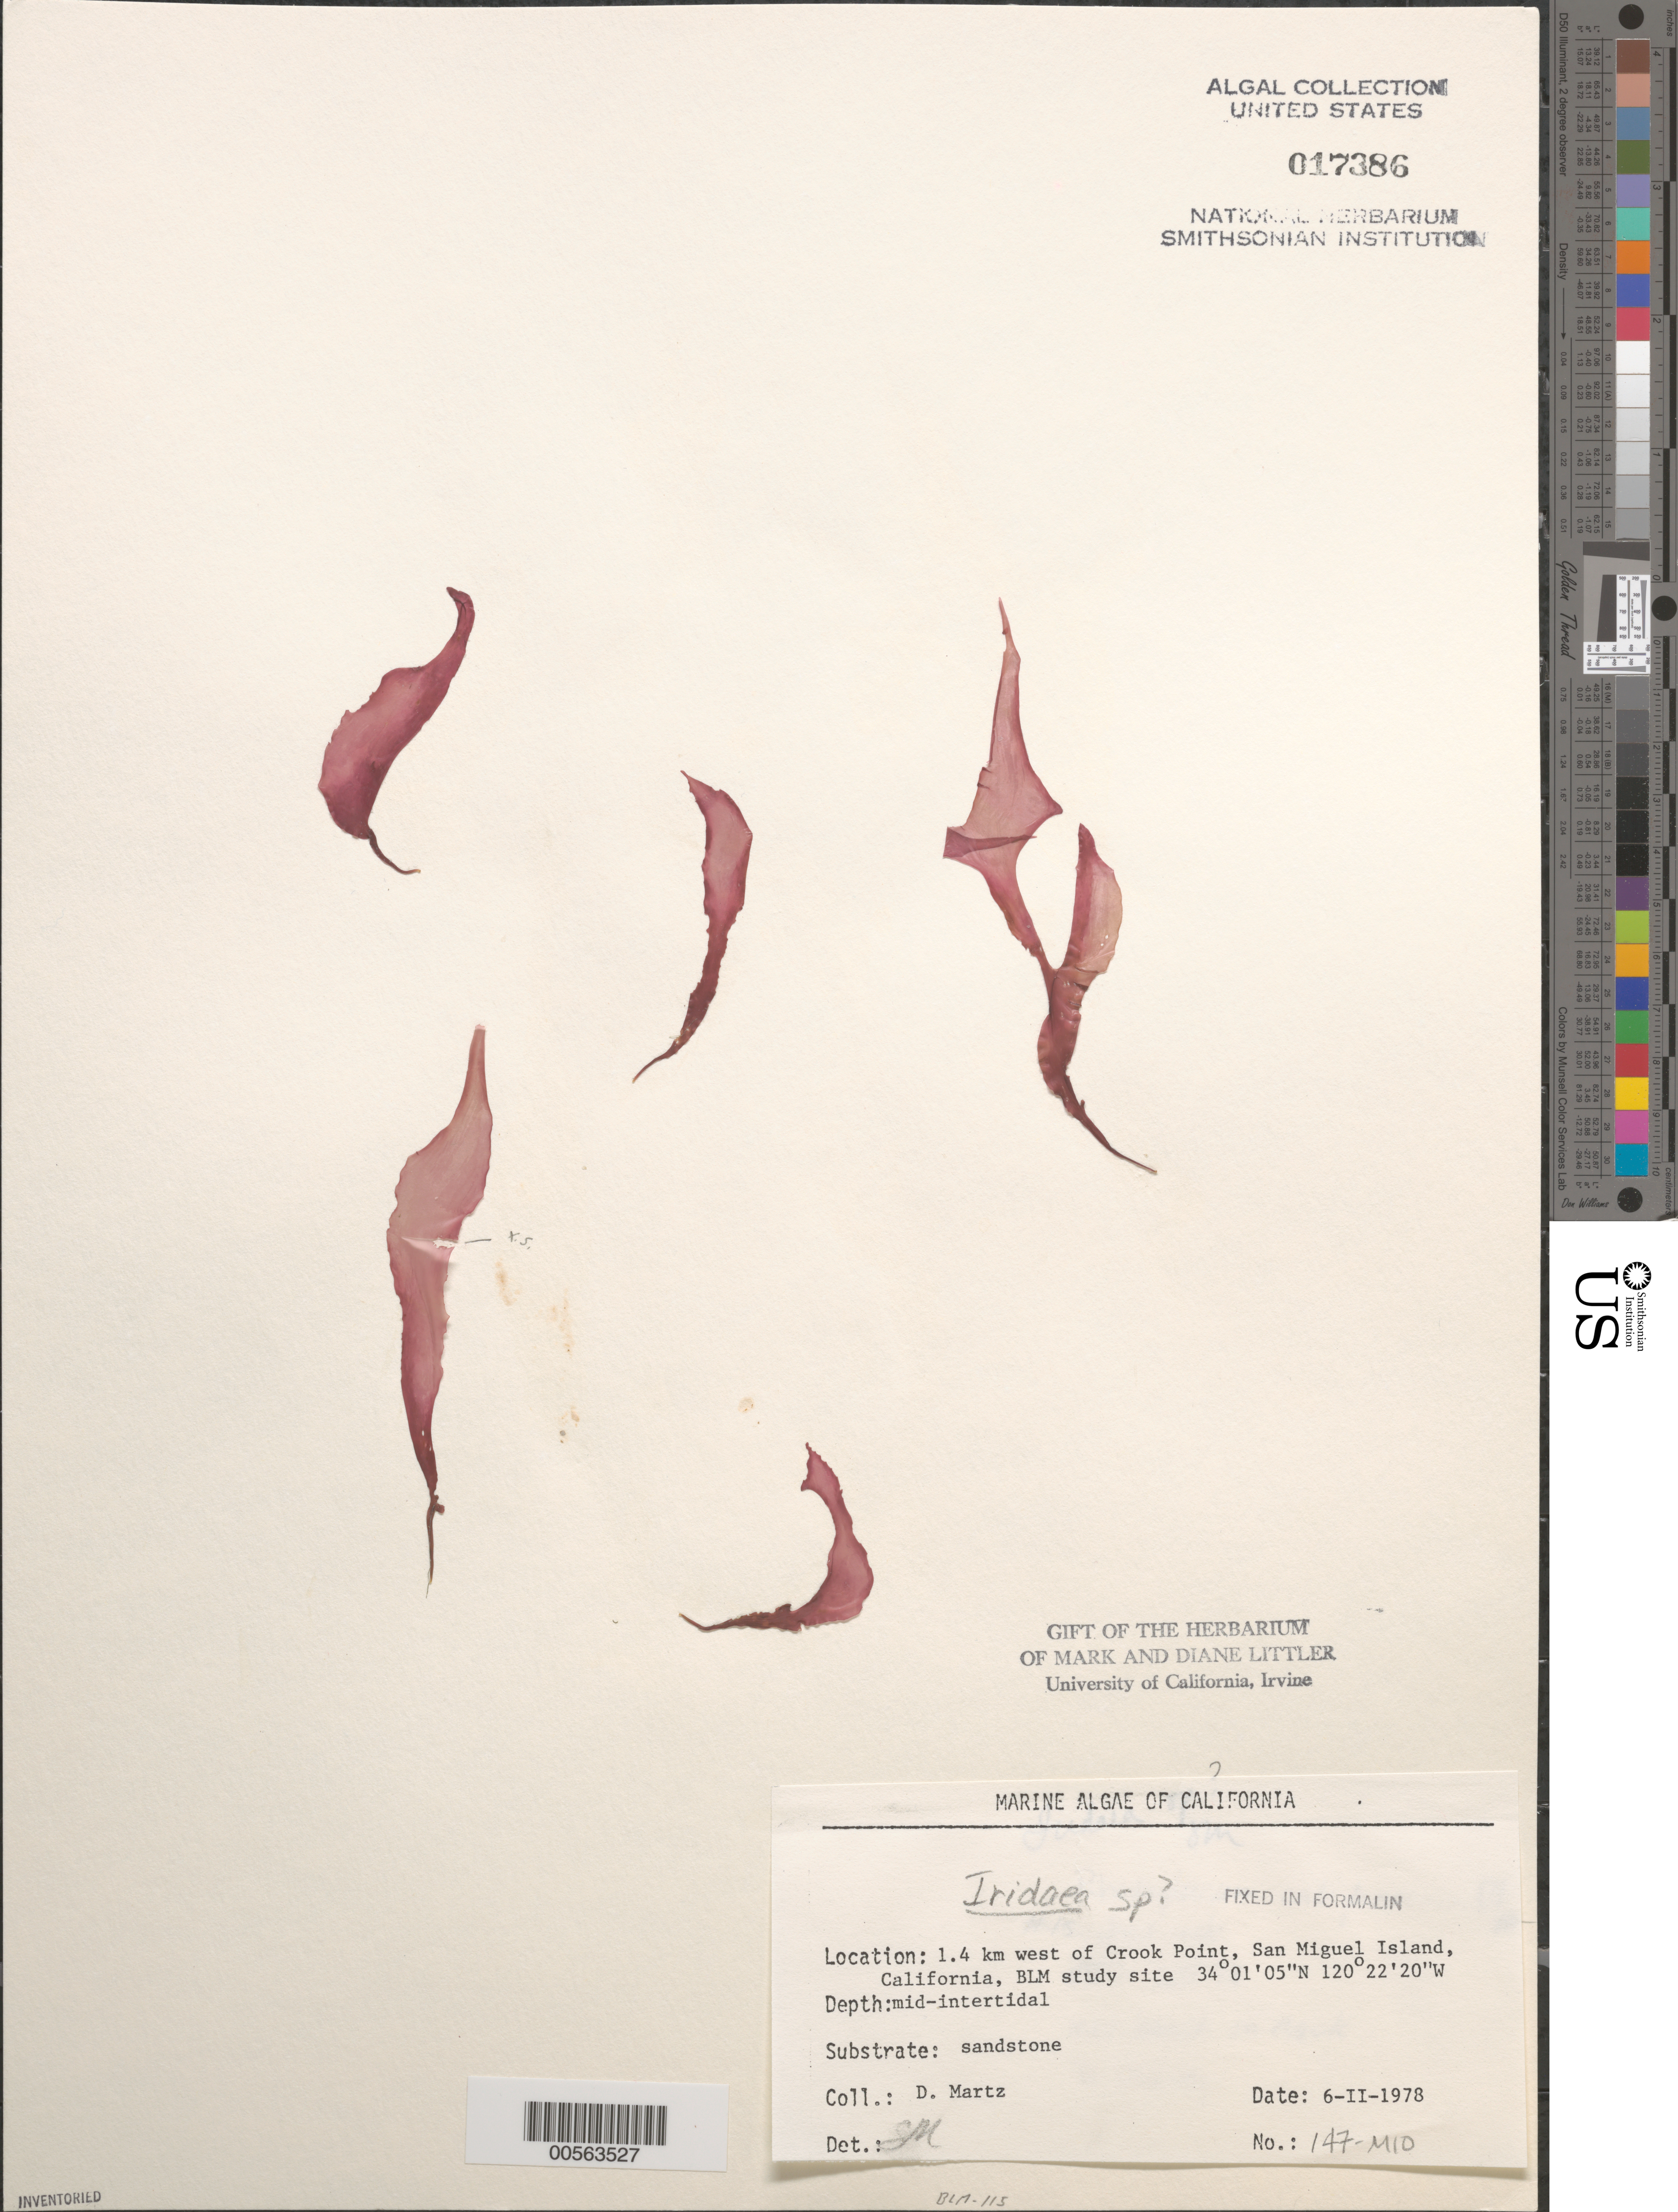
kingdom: Plantae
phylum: Rhodophyta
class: Florideophyceae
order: Gigartinales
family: Gigartinaceae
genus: Iridaea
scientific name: Iridaea sp.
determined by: Murray, S. N.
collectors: D. Martz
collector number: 147-mio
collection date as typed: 06 Feb 1978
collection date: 1978-02-06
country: United States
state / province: California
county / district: Santa Barbara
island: San Miguel Island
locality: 1.4 km north of Crook Point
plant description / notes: BLM-SOCALBIGHT Rocky Intertidal Survey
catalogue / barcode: US 17386